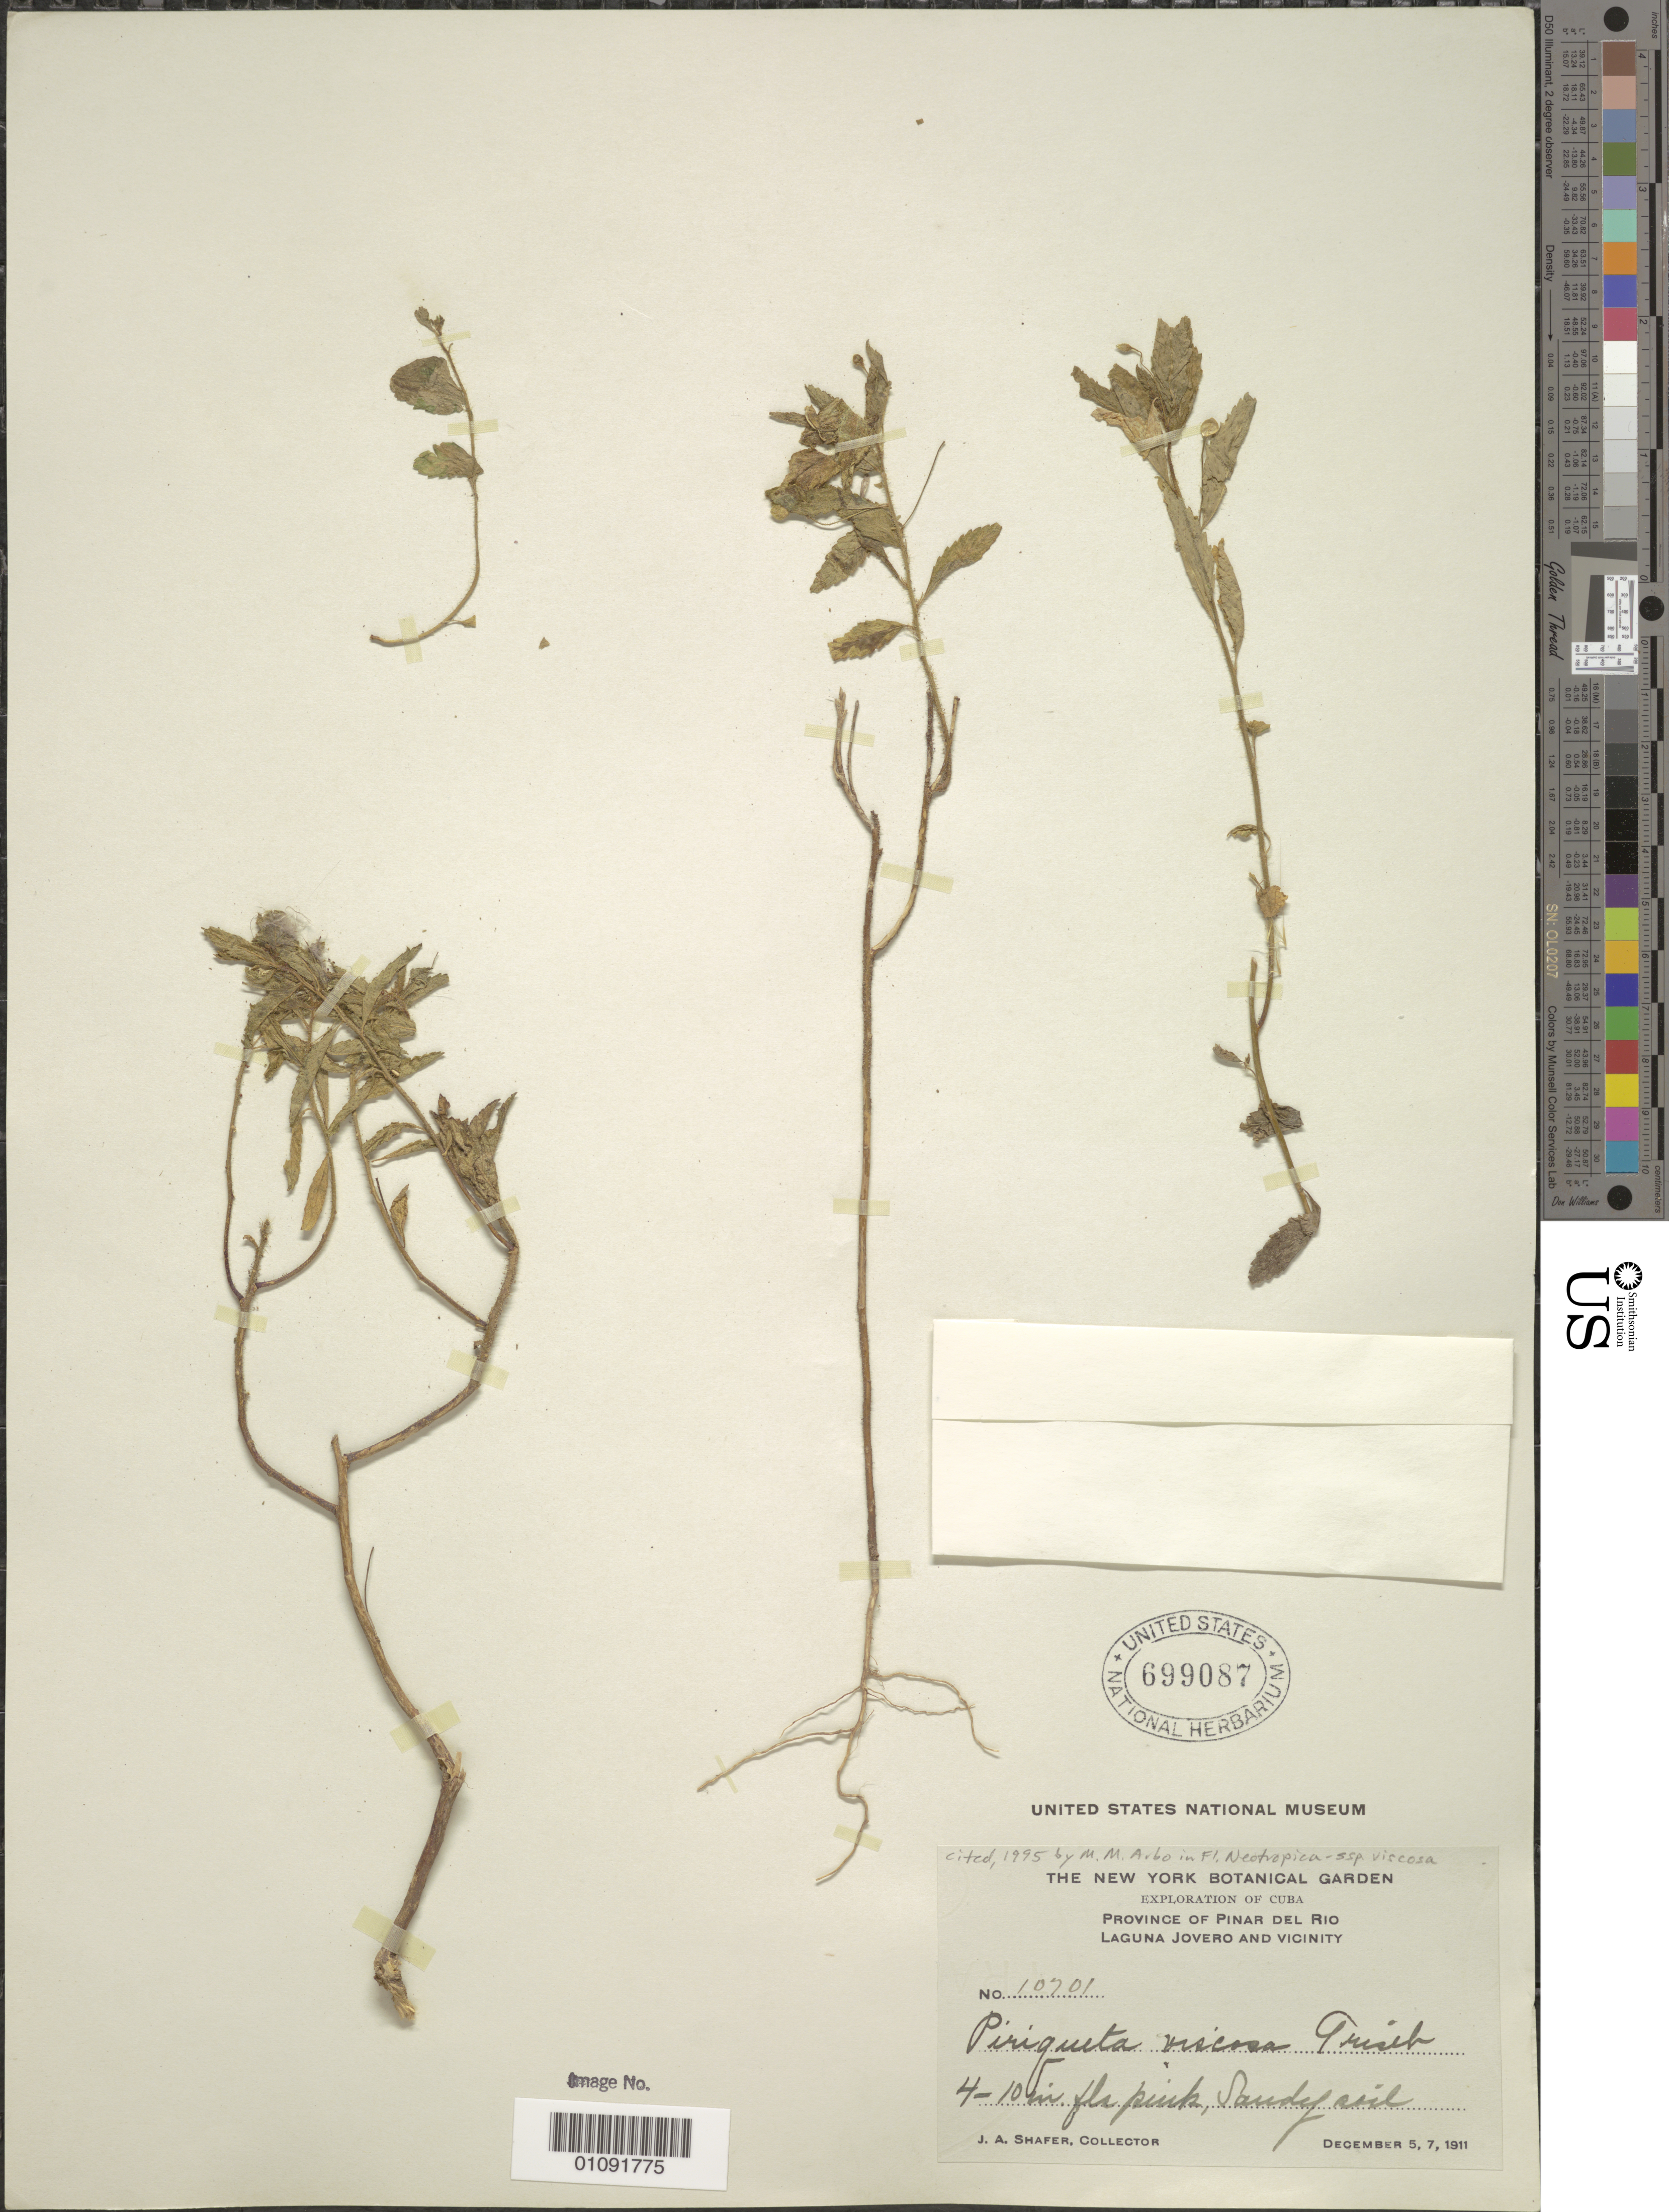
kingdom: Plantae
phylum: Tracheophyta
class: Magnoliopsida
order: Malpighiales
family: Turneraceae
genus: Piriqueta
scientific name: Piriqueta viscosa subsp. viscosa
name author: Griseb.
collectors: J. A. Shafer, E. G. Britton & J. A. Shafer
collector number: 10701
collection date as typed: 05 Dec 1911 and 07 Dec 1911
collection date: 1911-12-05,1911-12-07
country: Cuba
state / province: Pinar del Rio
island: Cuba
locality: Pinar del Rio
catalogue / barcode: US 699087